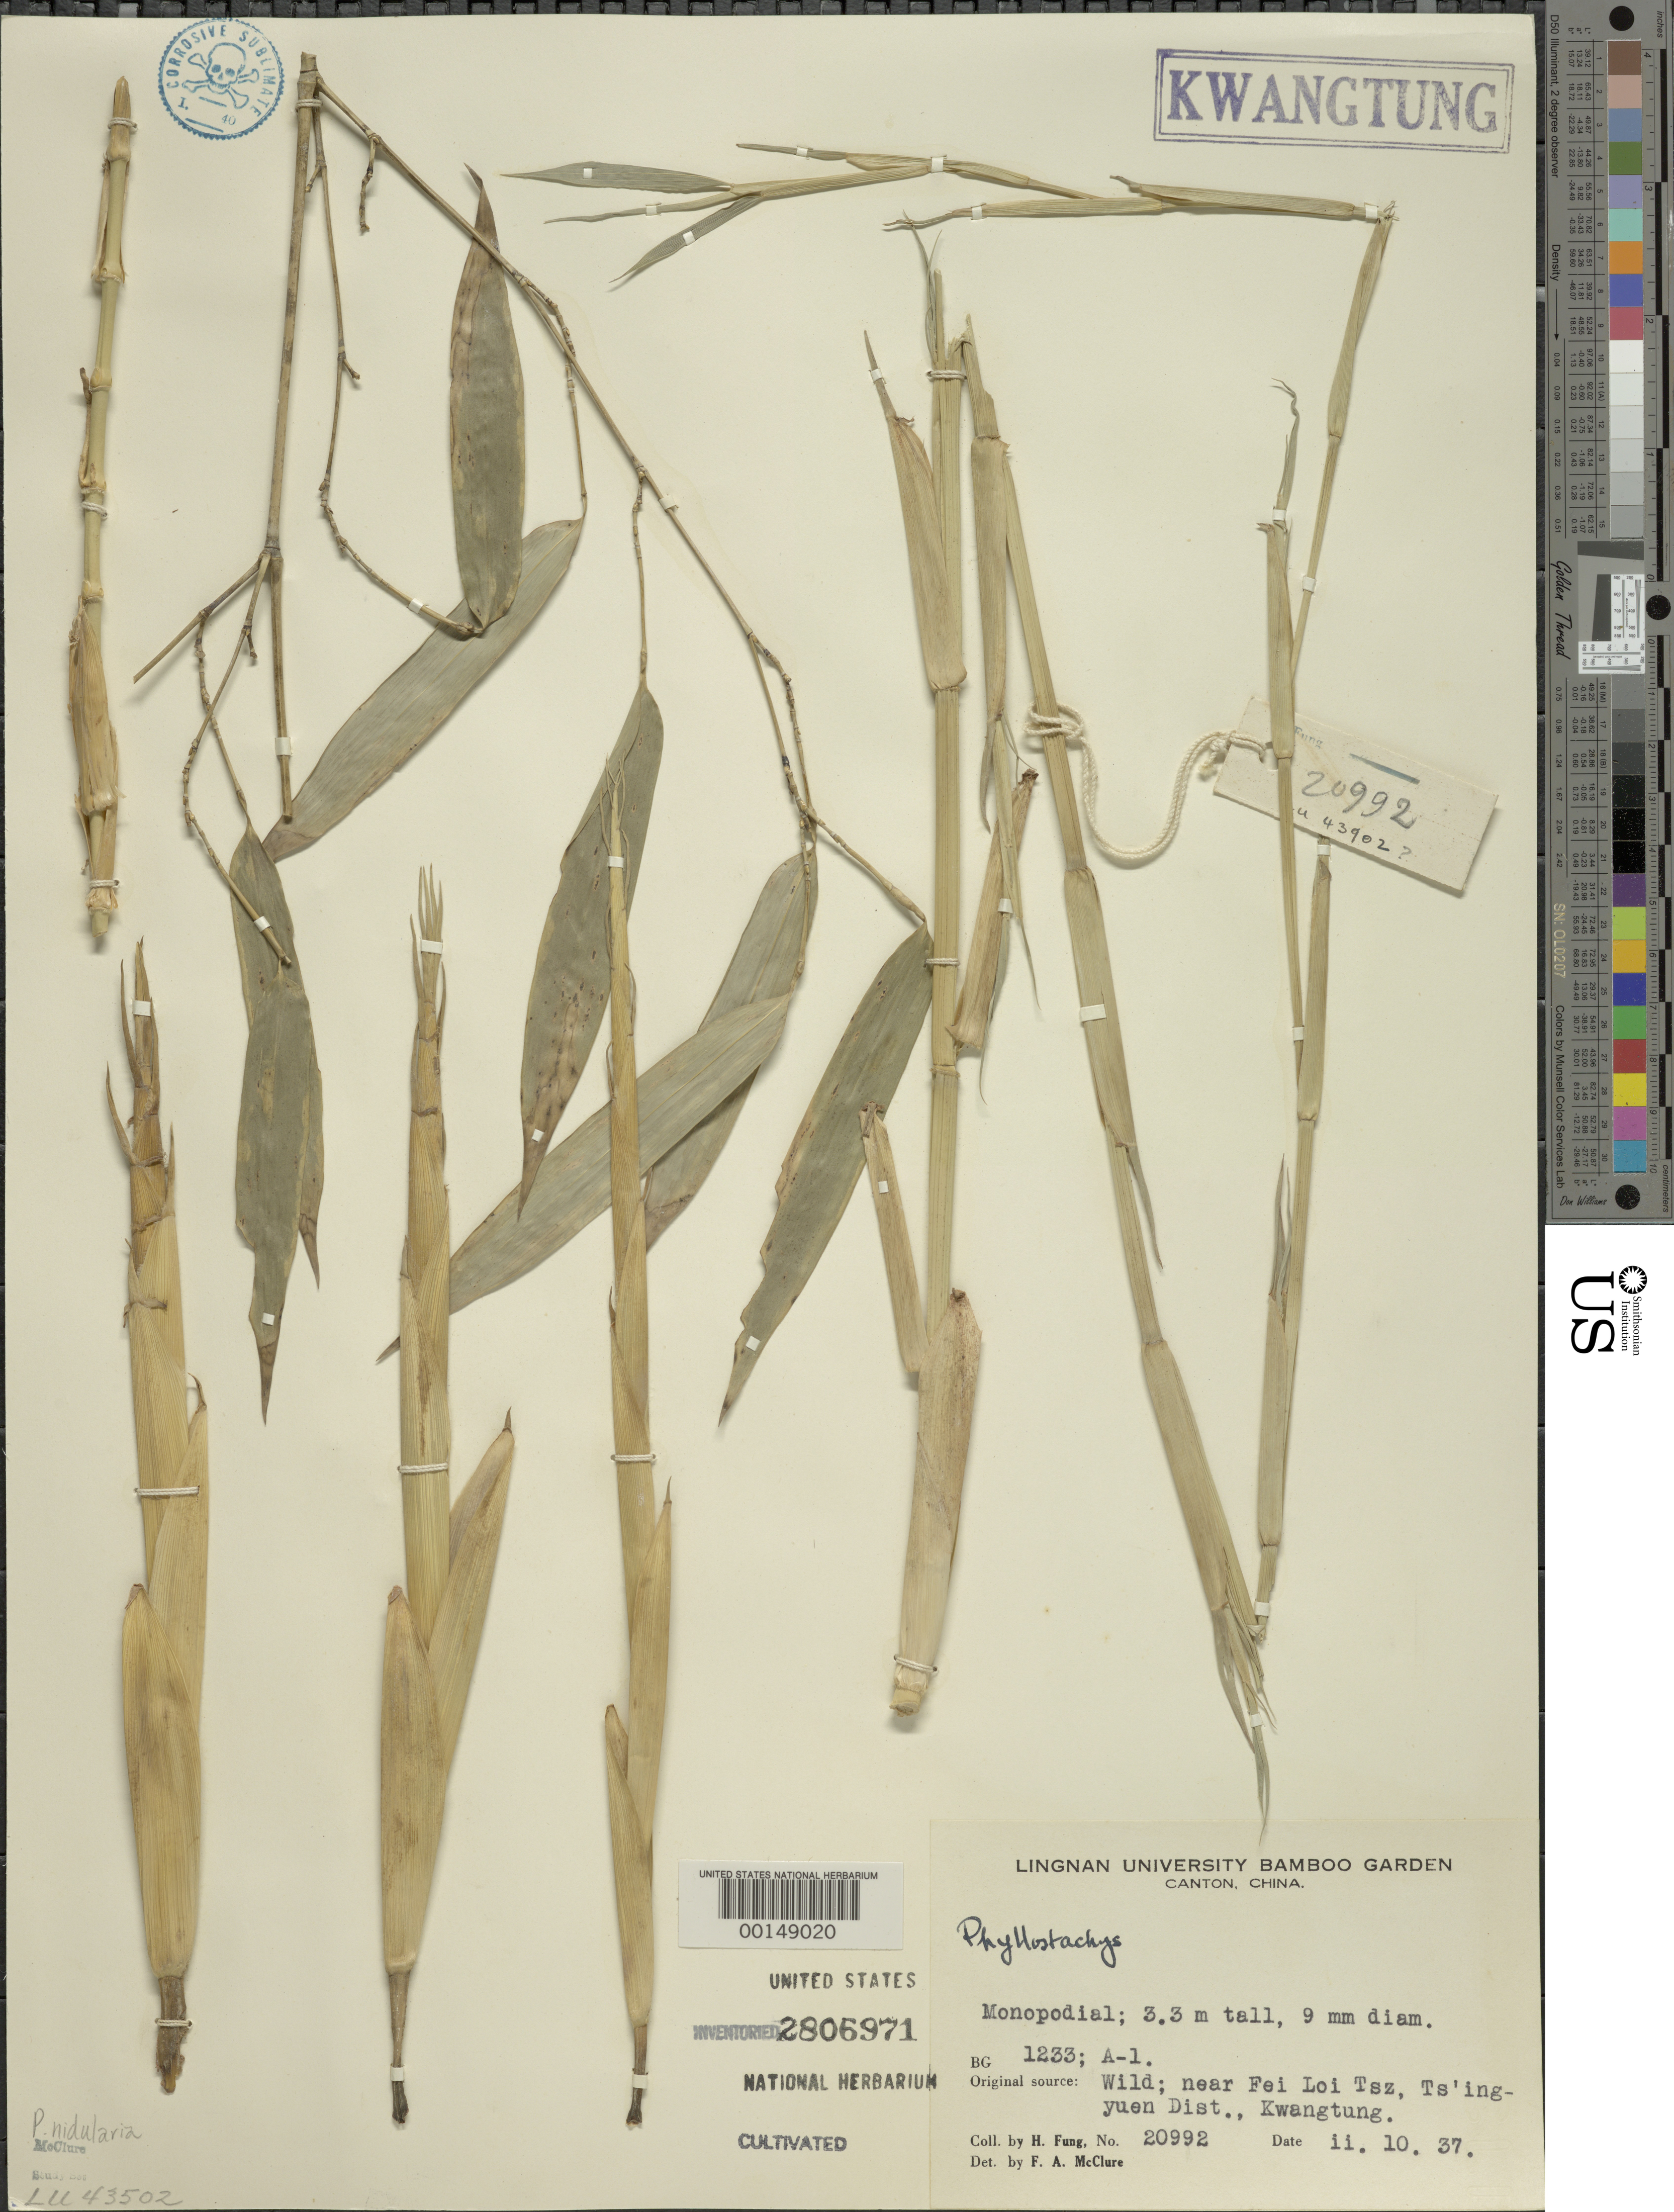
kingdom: Plantae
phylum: Tracheophyta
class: Liliopsida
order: Poales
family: Poaceae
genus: Phyllostachys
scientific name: Phyllostachys nidularia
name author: Munro ex Fenzi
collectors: H. L. Fung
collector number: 20992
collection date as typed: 10 Feb 1937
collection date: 1937-02-10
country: China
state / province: Guangdong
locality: Ts'ing-yuen, fei loi tsz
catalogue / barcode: US 2806971